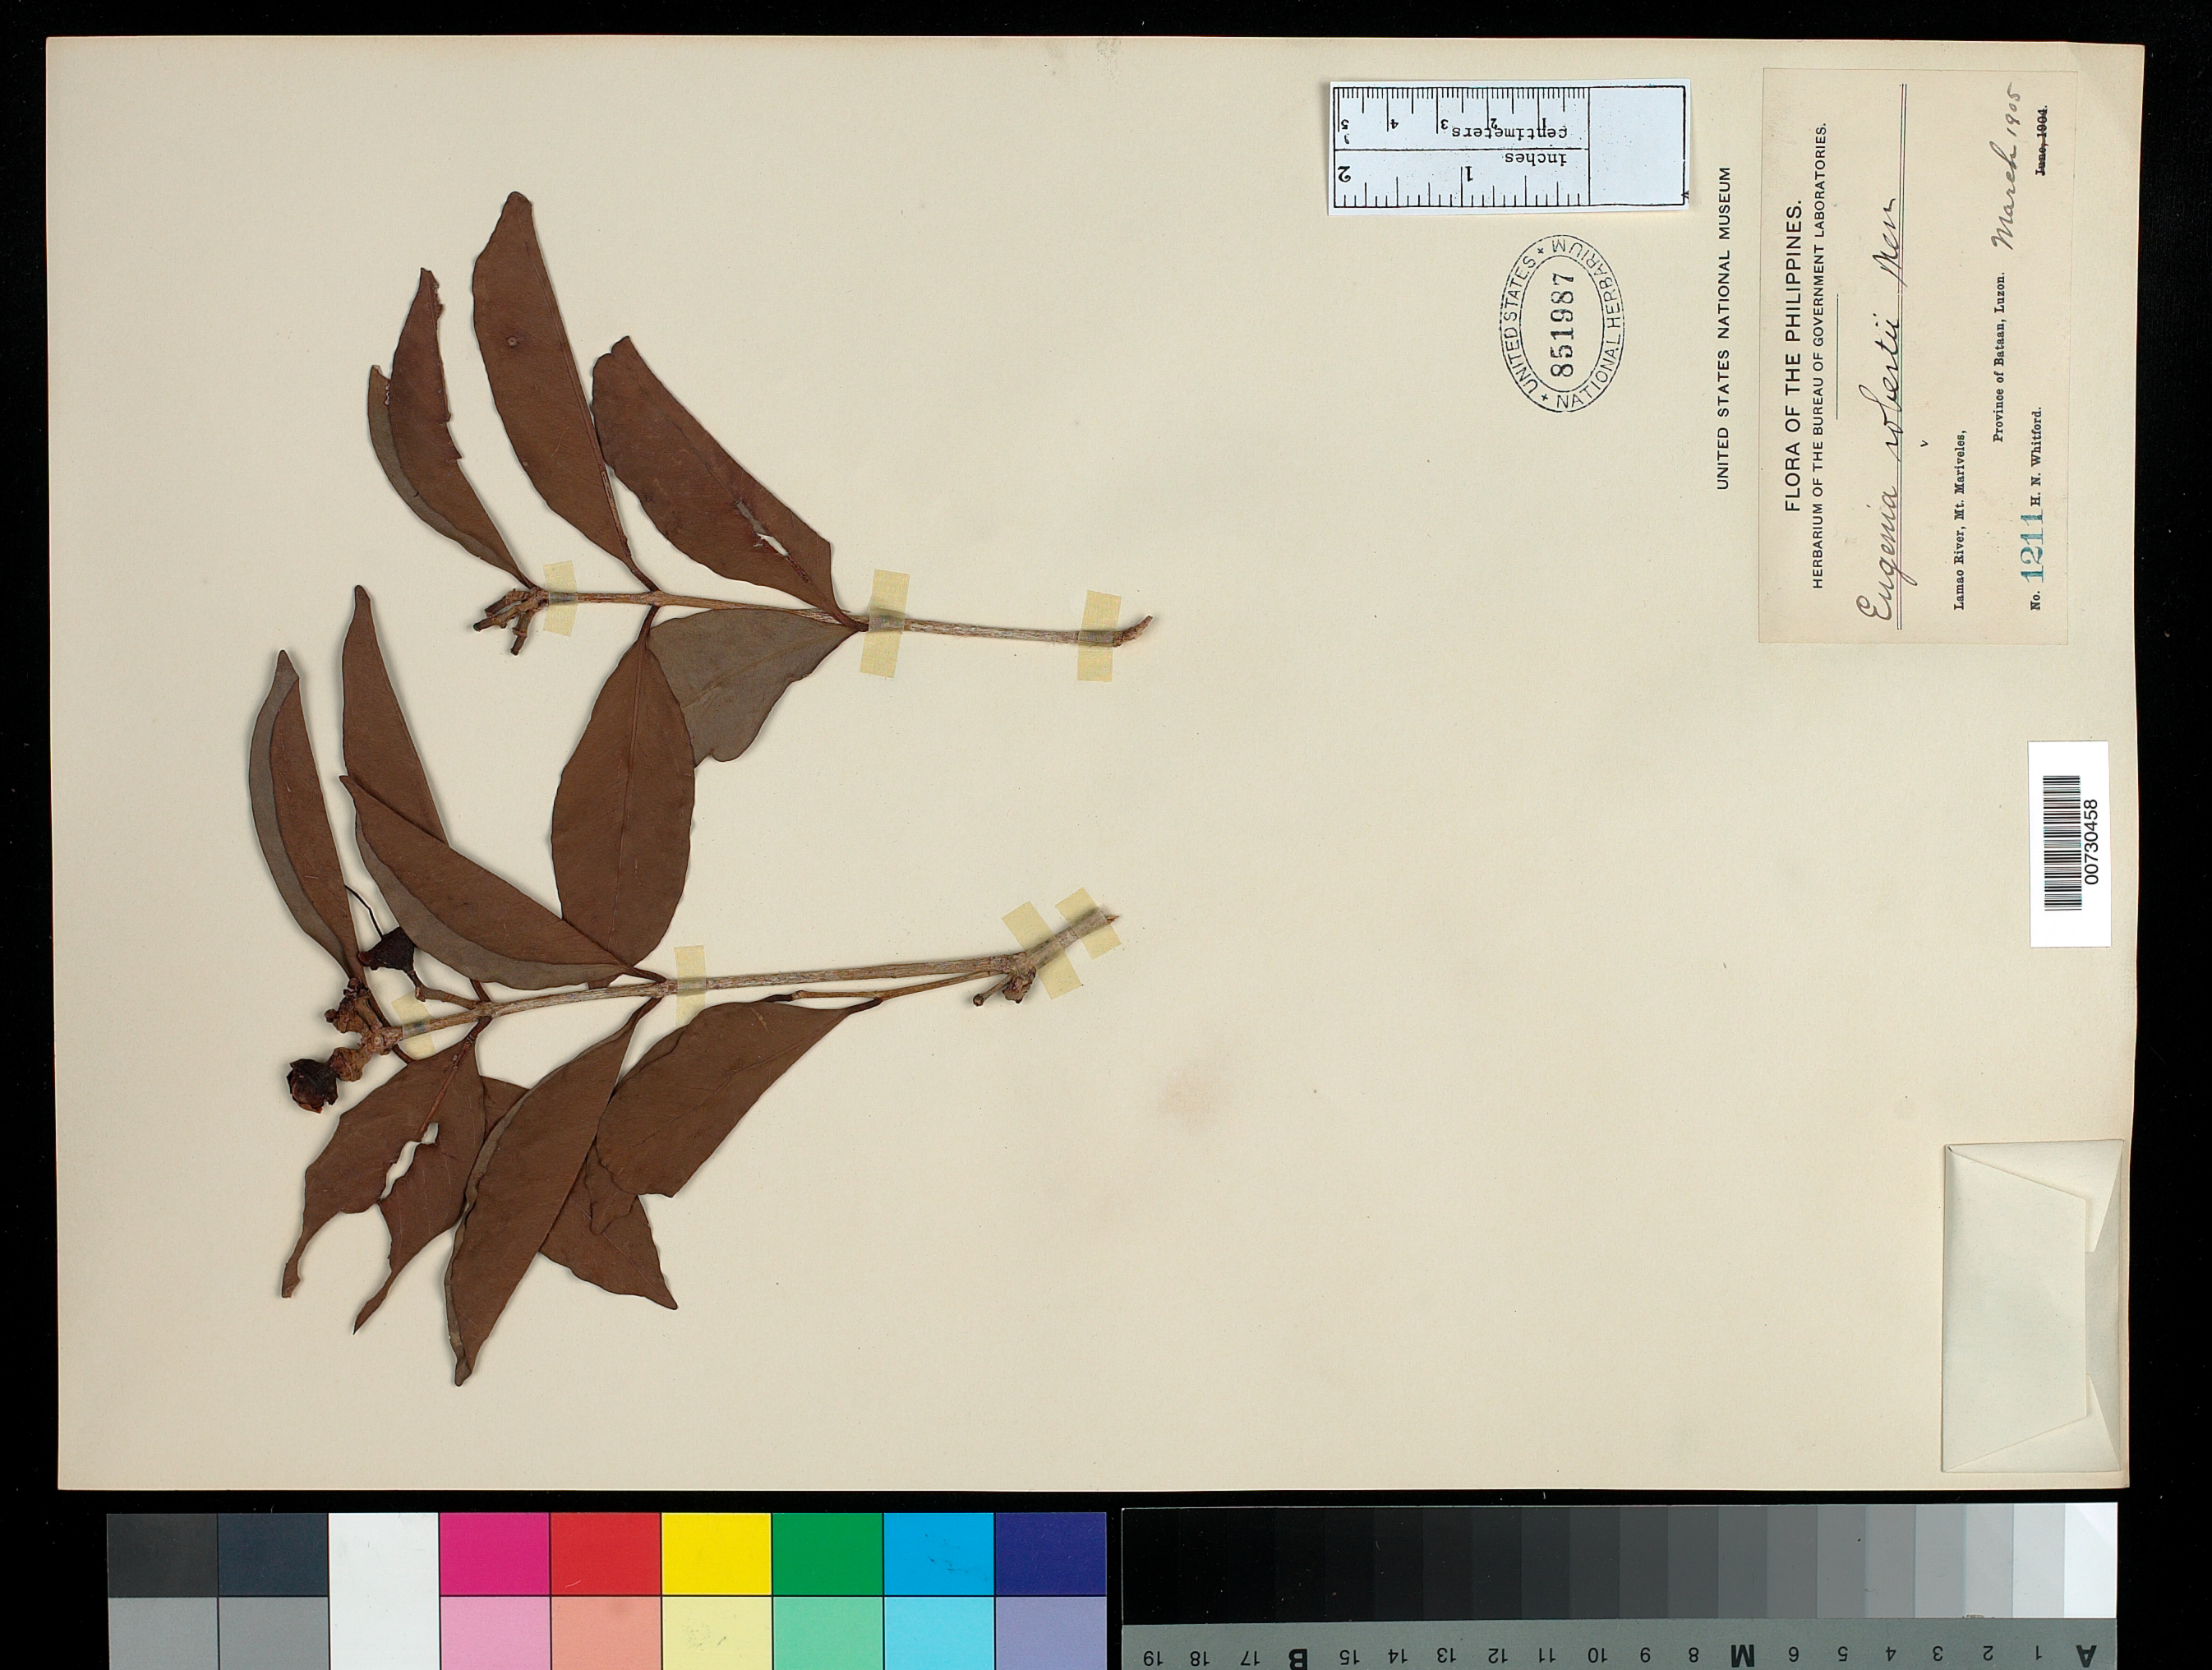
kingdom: Plantae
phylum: Tracheophyta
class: Magnoliopsida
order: Myrtales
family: Myrtaceae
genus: Syzygium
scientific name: Syzygium robertii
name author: (Merr.) Merr.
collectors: H. N. Whitford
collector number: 1211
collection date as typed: Mar 1905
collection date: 1905-03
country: Philippines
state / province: Central Luzon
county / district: Bataan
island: Luzon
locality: Lamao River, Mt Mariveles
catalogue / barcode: US 851987